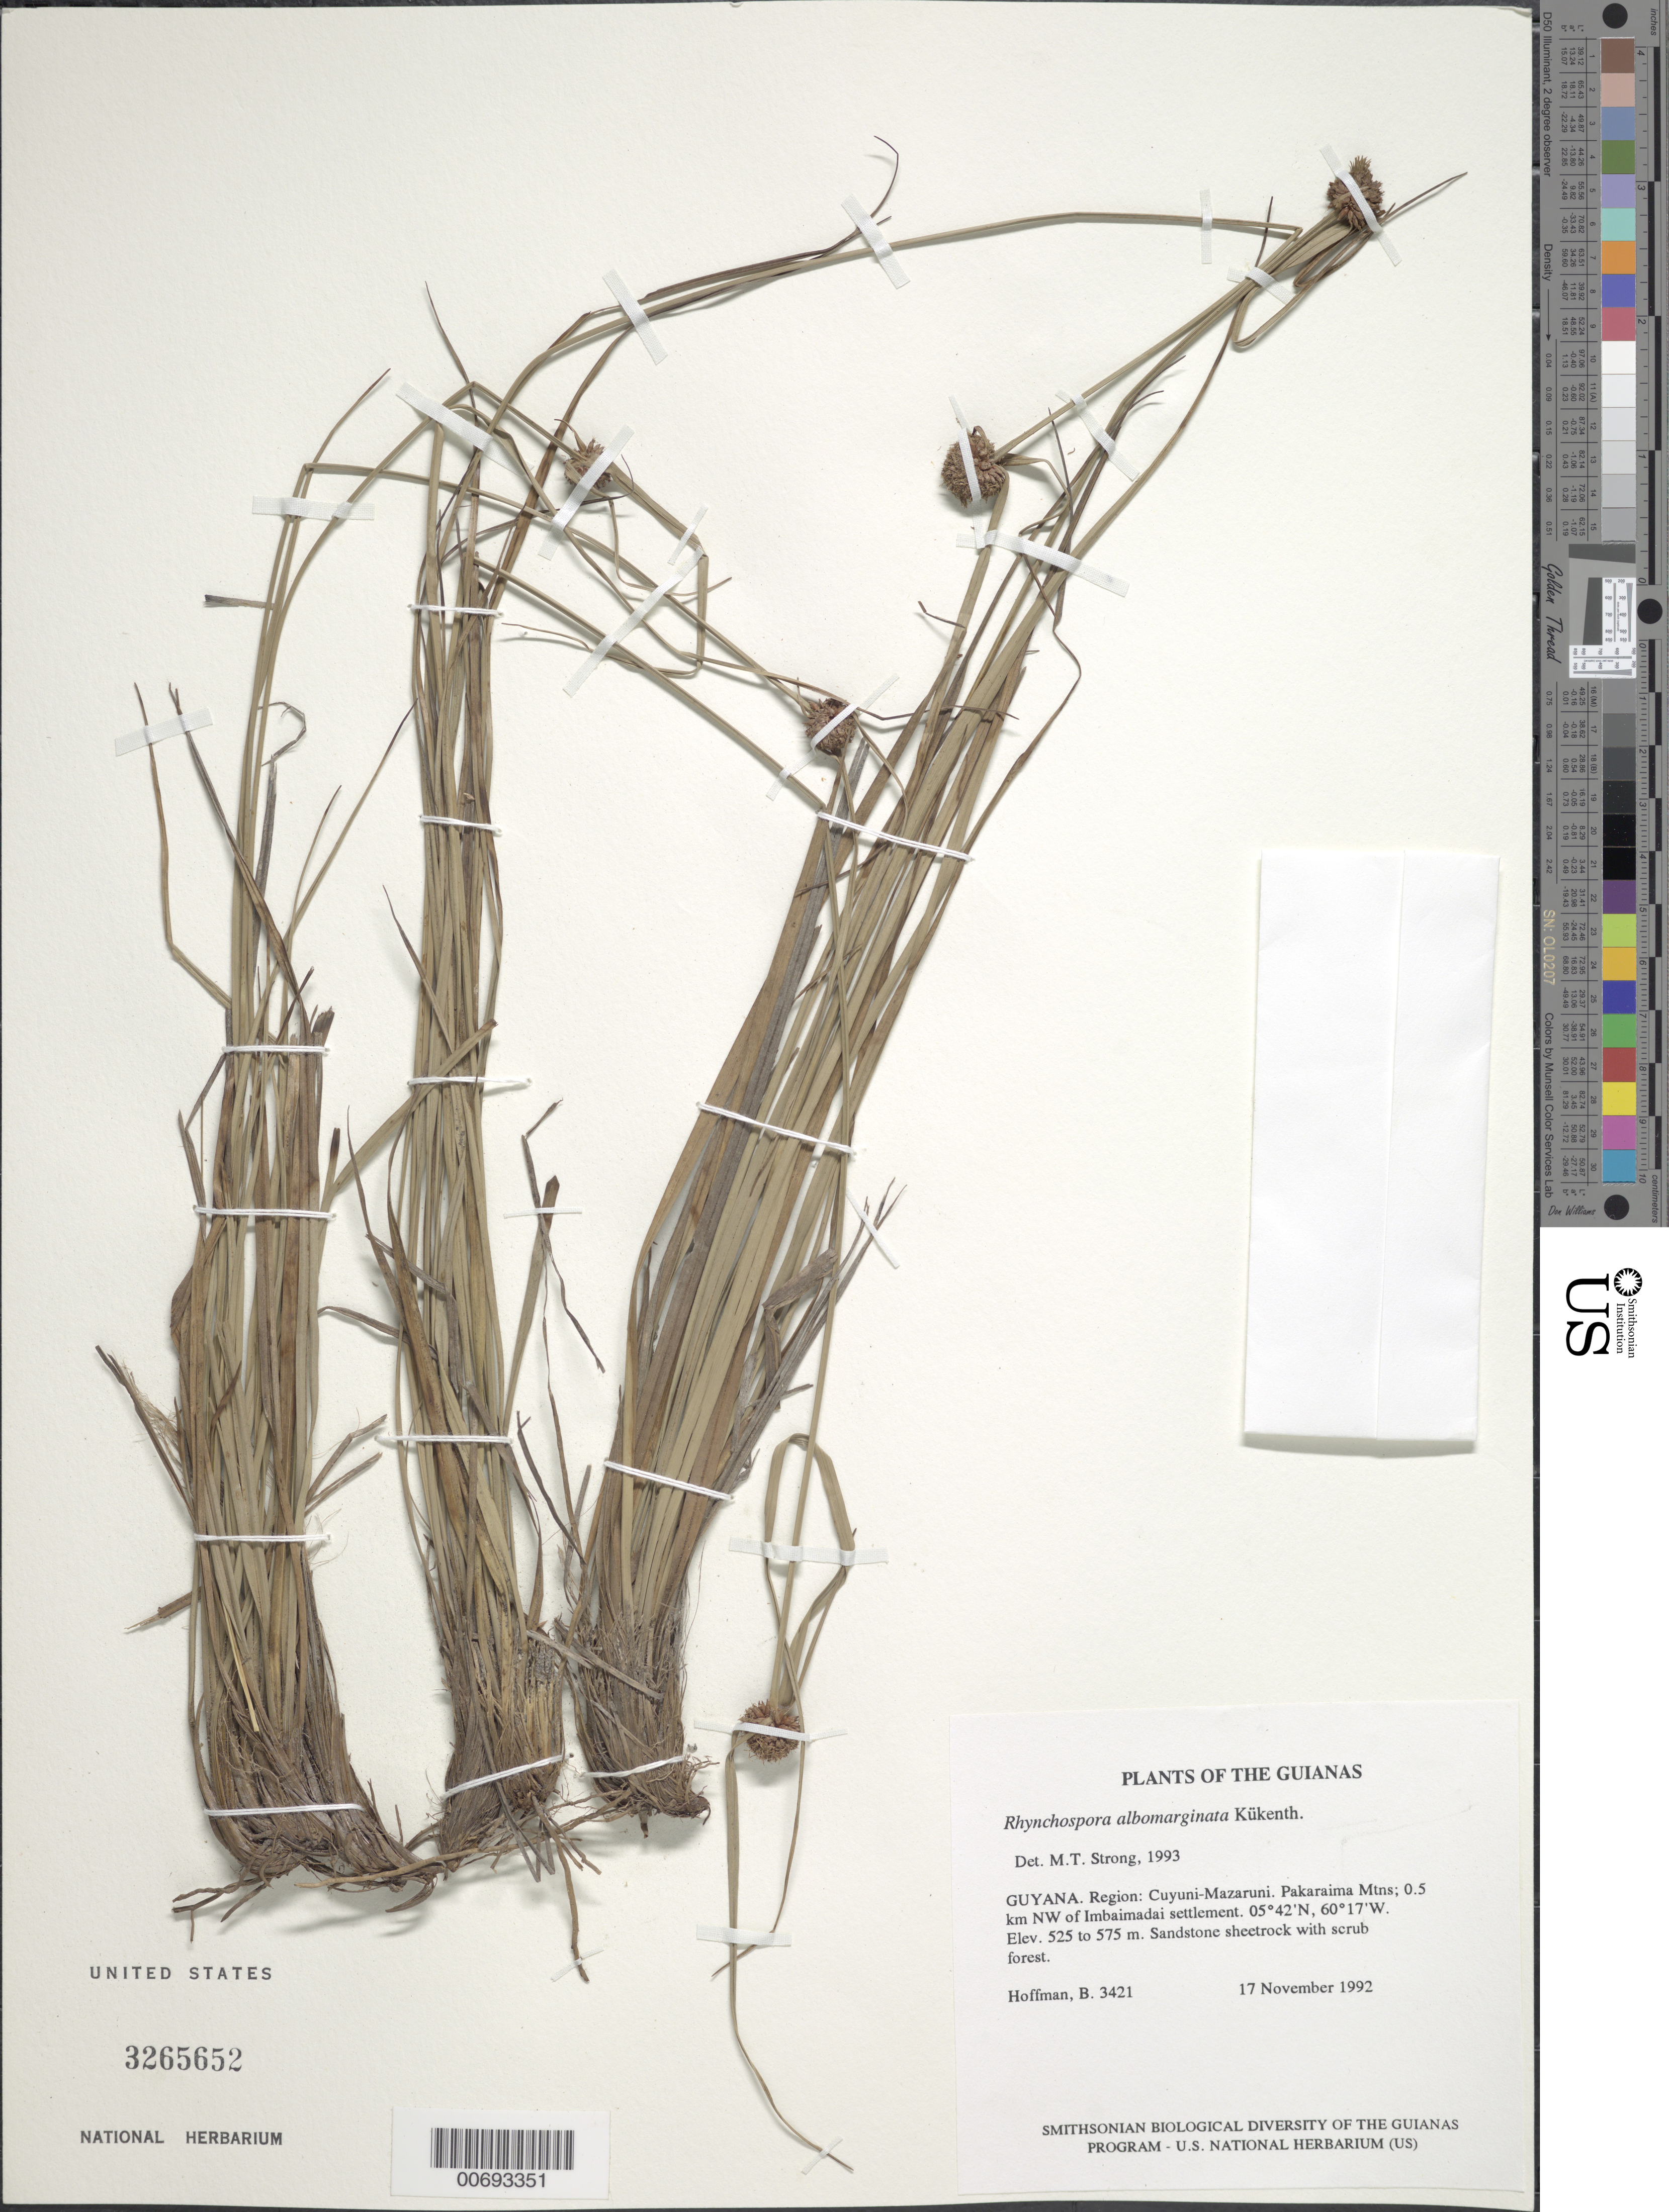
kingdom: Plantae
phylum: Tracheophyta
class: Liliopsida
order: Poales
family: Cyperaceae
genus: Rhynchospora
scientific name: Rhynchospora albomarginata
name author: Kük.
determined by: Strong, M. T., (US), Smithsonian Institution - National Museum of Natural History (UNITED STATES)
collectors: B. Hoffman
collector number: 3421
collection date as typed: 17 November 1992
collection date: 1992-11-17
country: Guyana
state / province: Cuyuni-Mazaruni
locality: Pakaraima Mountains; 0.5 km NW of Imbaimadai settlement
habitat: Sandstone sheetrock with scrub forest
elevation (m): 525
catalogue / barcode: US 3265652